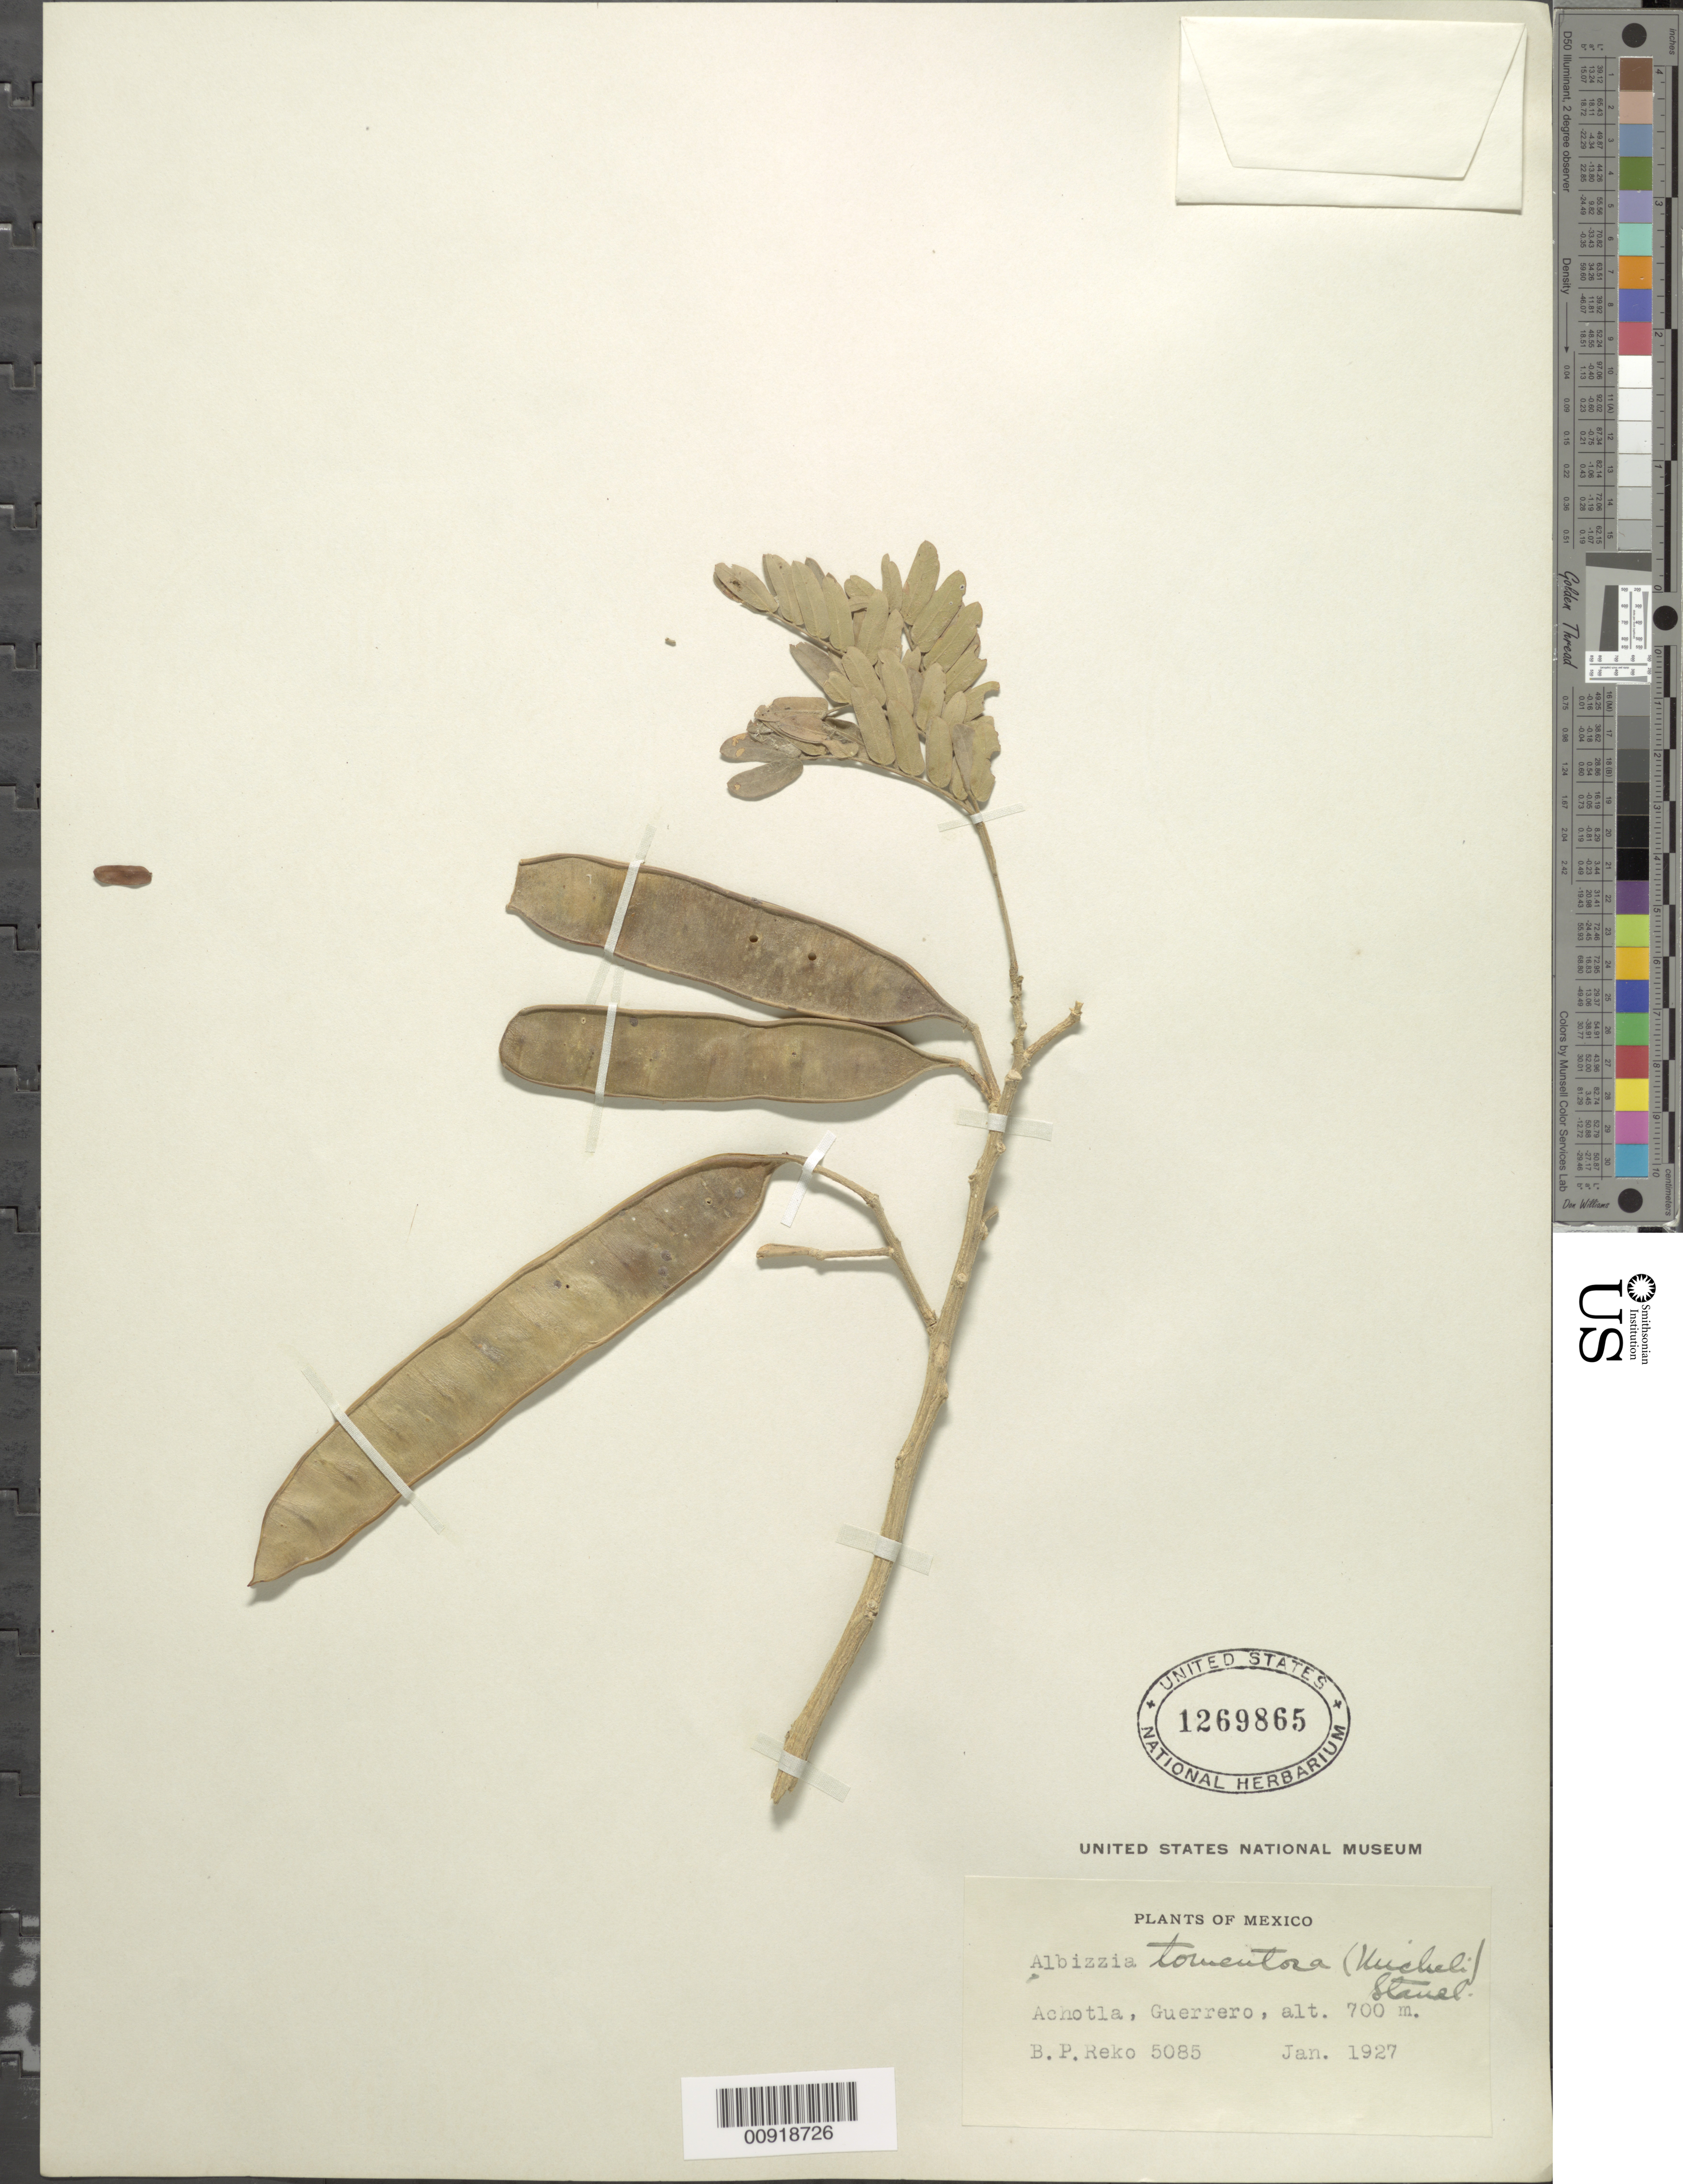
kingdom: Plantae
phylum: Tracheophyta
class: Magnoliopsida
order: Fabales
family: Fabaceae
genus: Pseudalbizzia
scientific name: Pseudalbizzia tomentosa var. tomentosa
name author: (Micheli) Koenen & Duno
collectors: B. P. Reko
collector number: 5085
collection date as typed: Jan 1927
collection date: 1927-01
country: Mexico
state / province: Guerrero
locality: Achotla, Guerrero.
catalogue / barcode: US 1269865